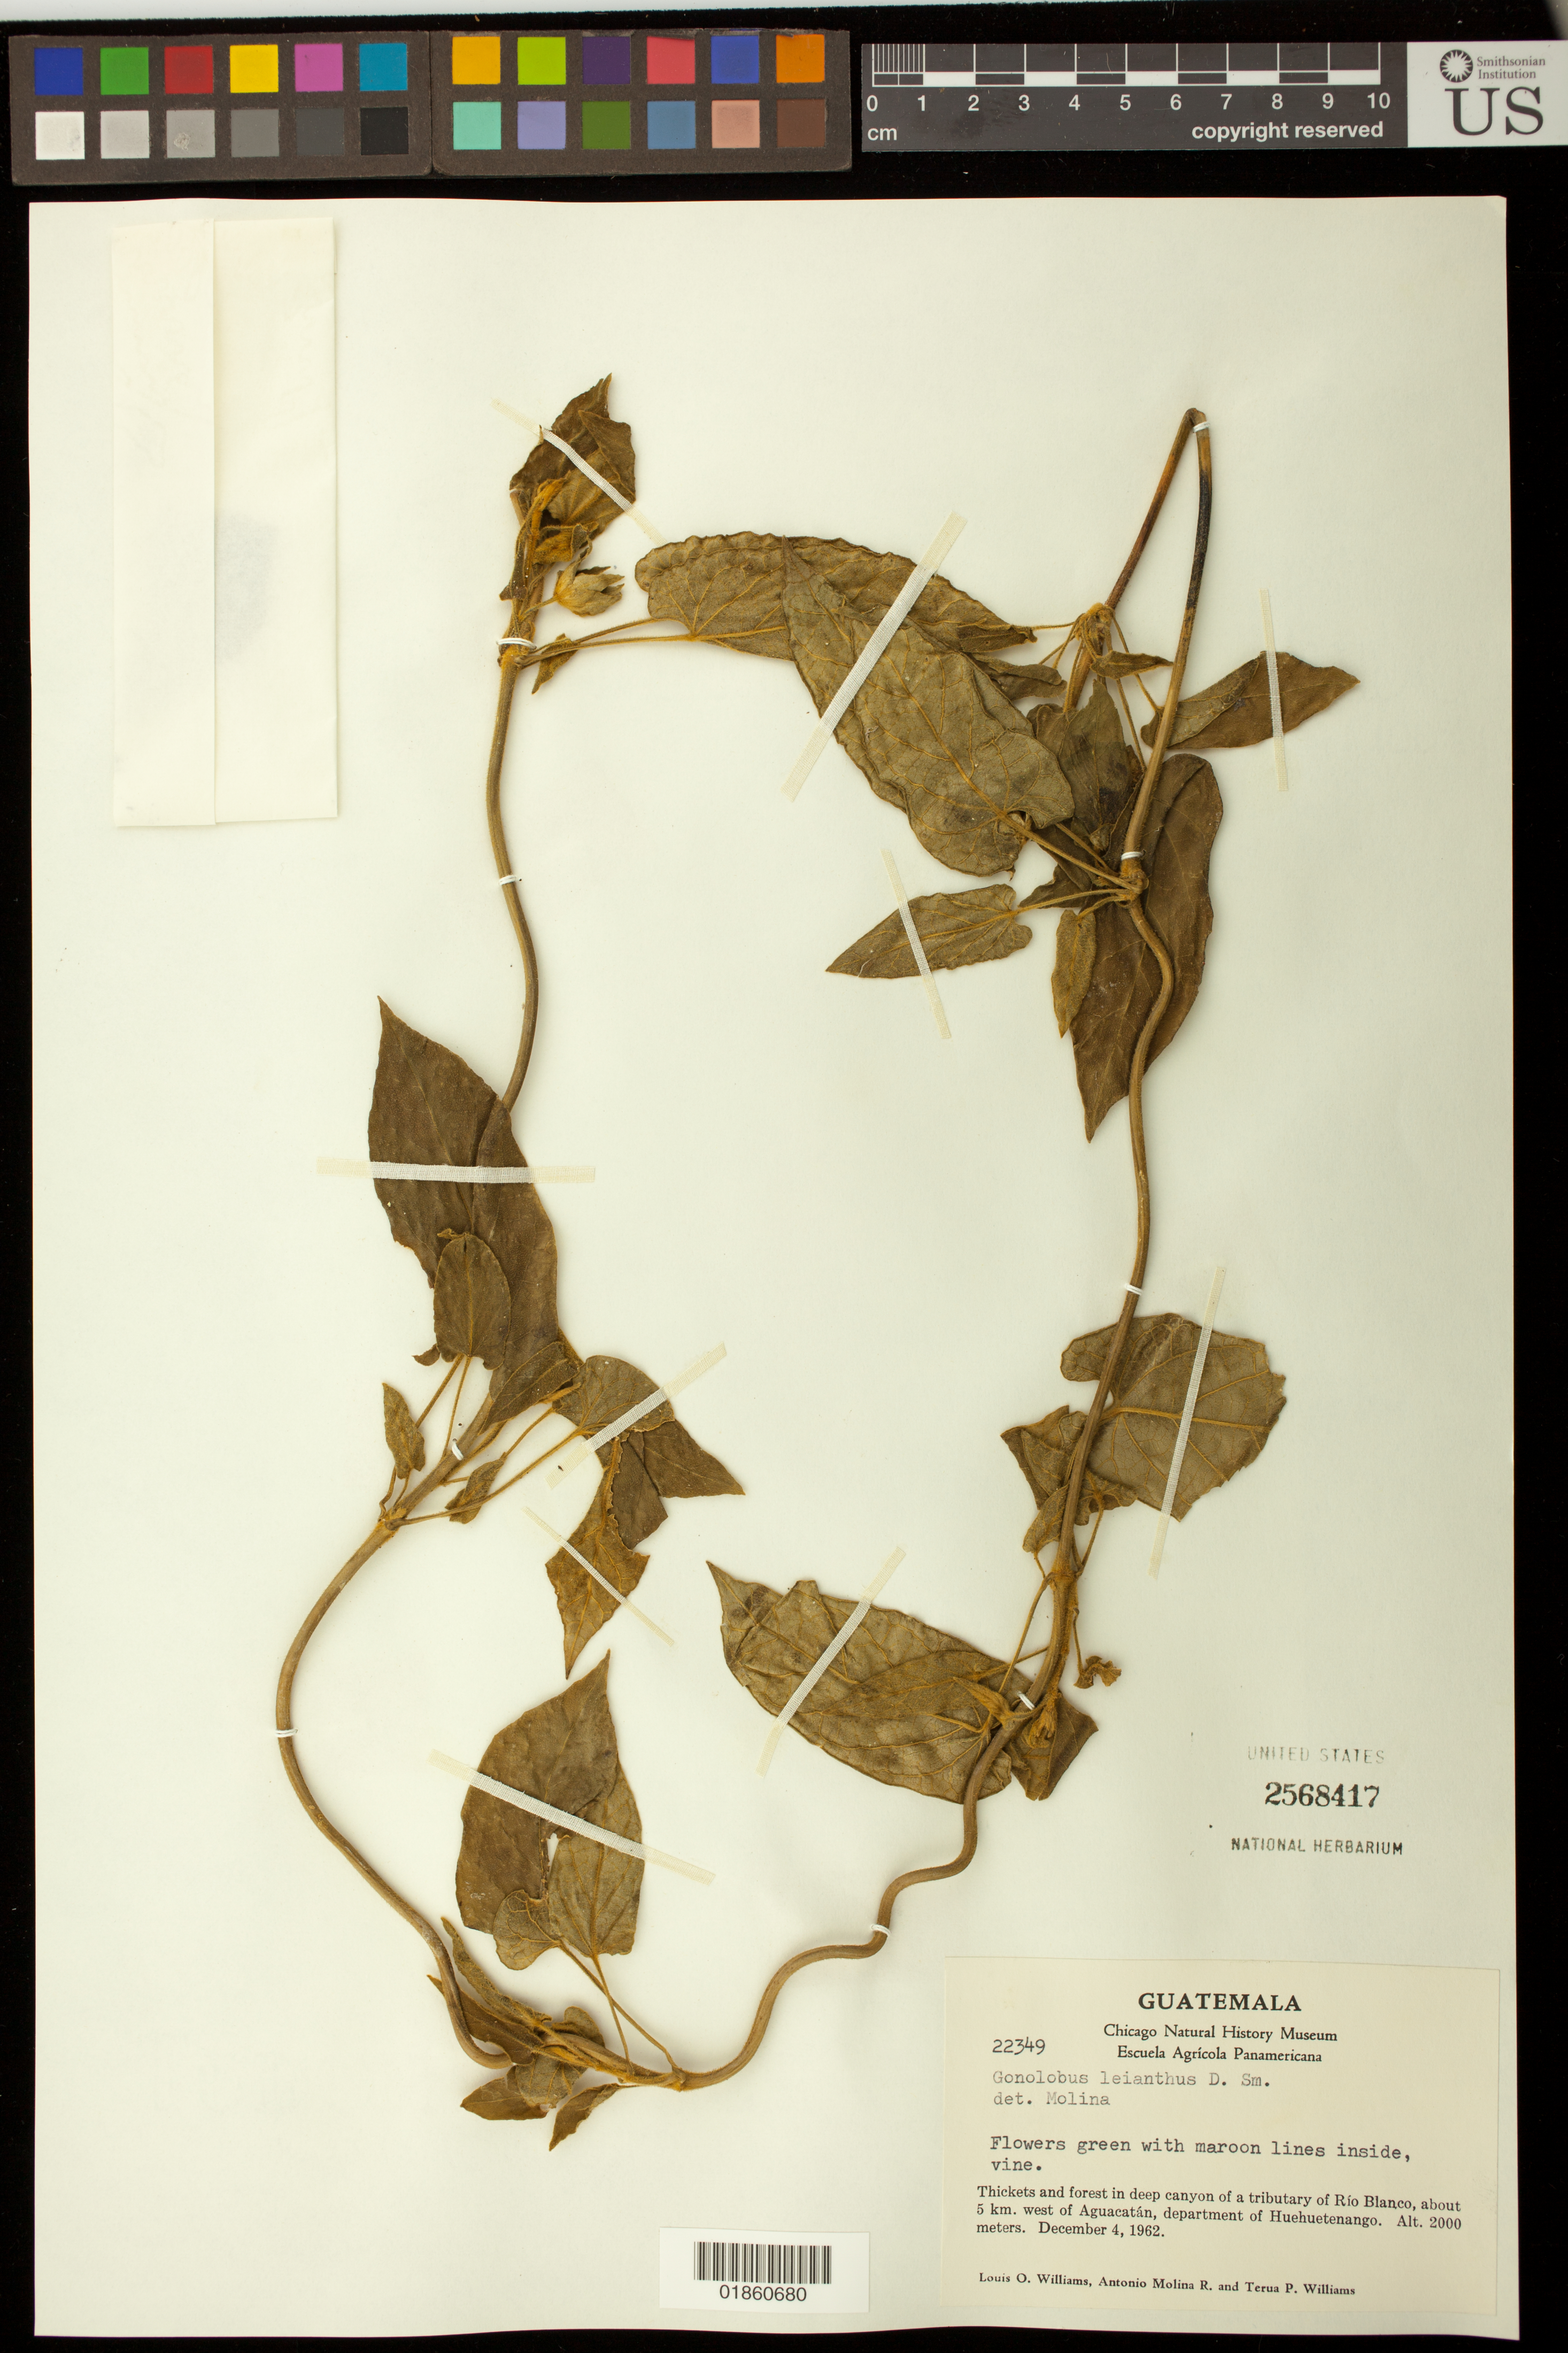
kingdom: Plantae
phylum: Tracheophyta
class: Magnoliopsida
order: Gentianales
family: Apocynaceae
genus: Gonolobus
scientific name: Gonolobus leianthus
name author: Donn. Sm.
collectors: L. O. Williams, A. Molina R. & T. P. Williams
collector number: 22349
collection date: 1962-12-04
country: Guatemala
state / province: Huehuetenango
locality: Thickets and forests in deep canyon of a tributary of Rio Blanco, about 5km. west of Aguacatan.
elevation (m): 2000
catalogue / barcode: US 2568417